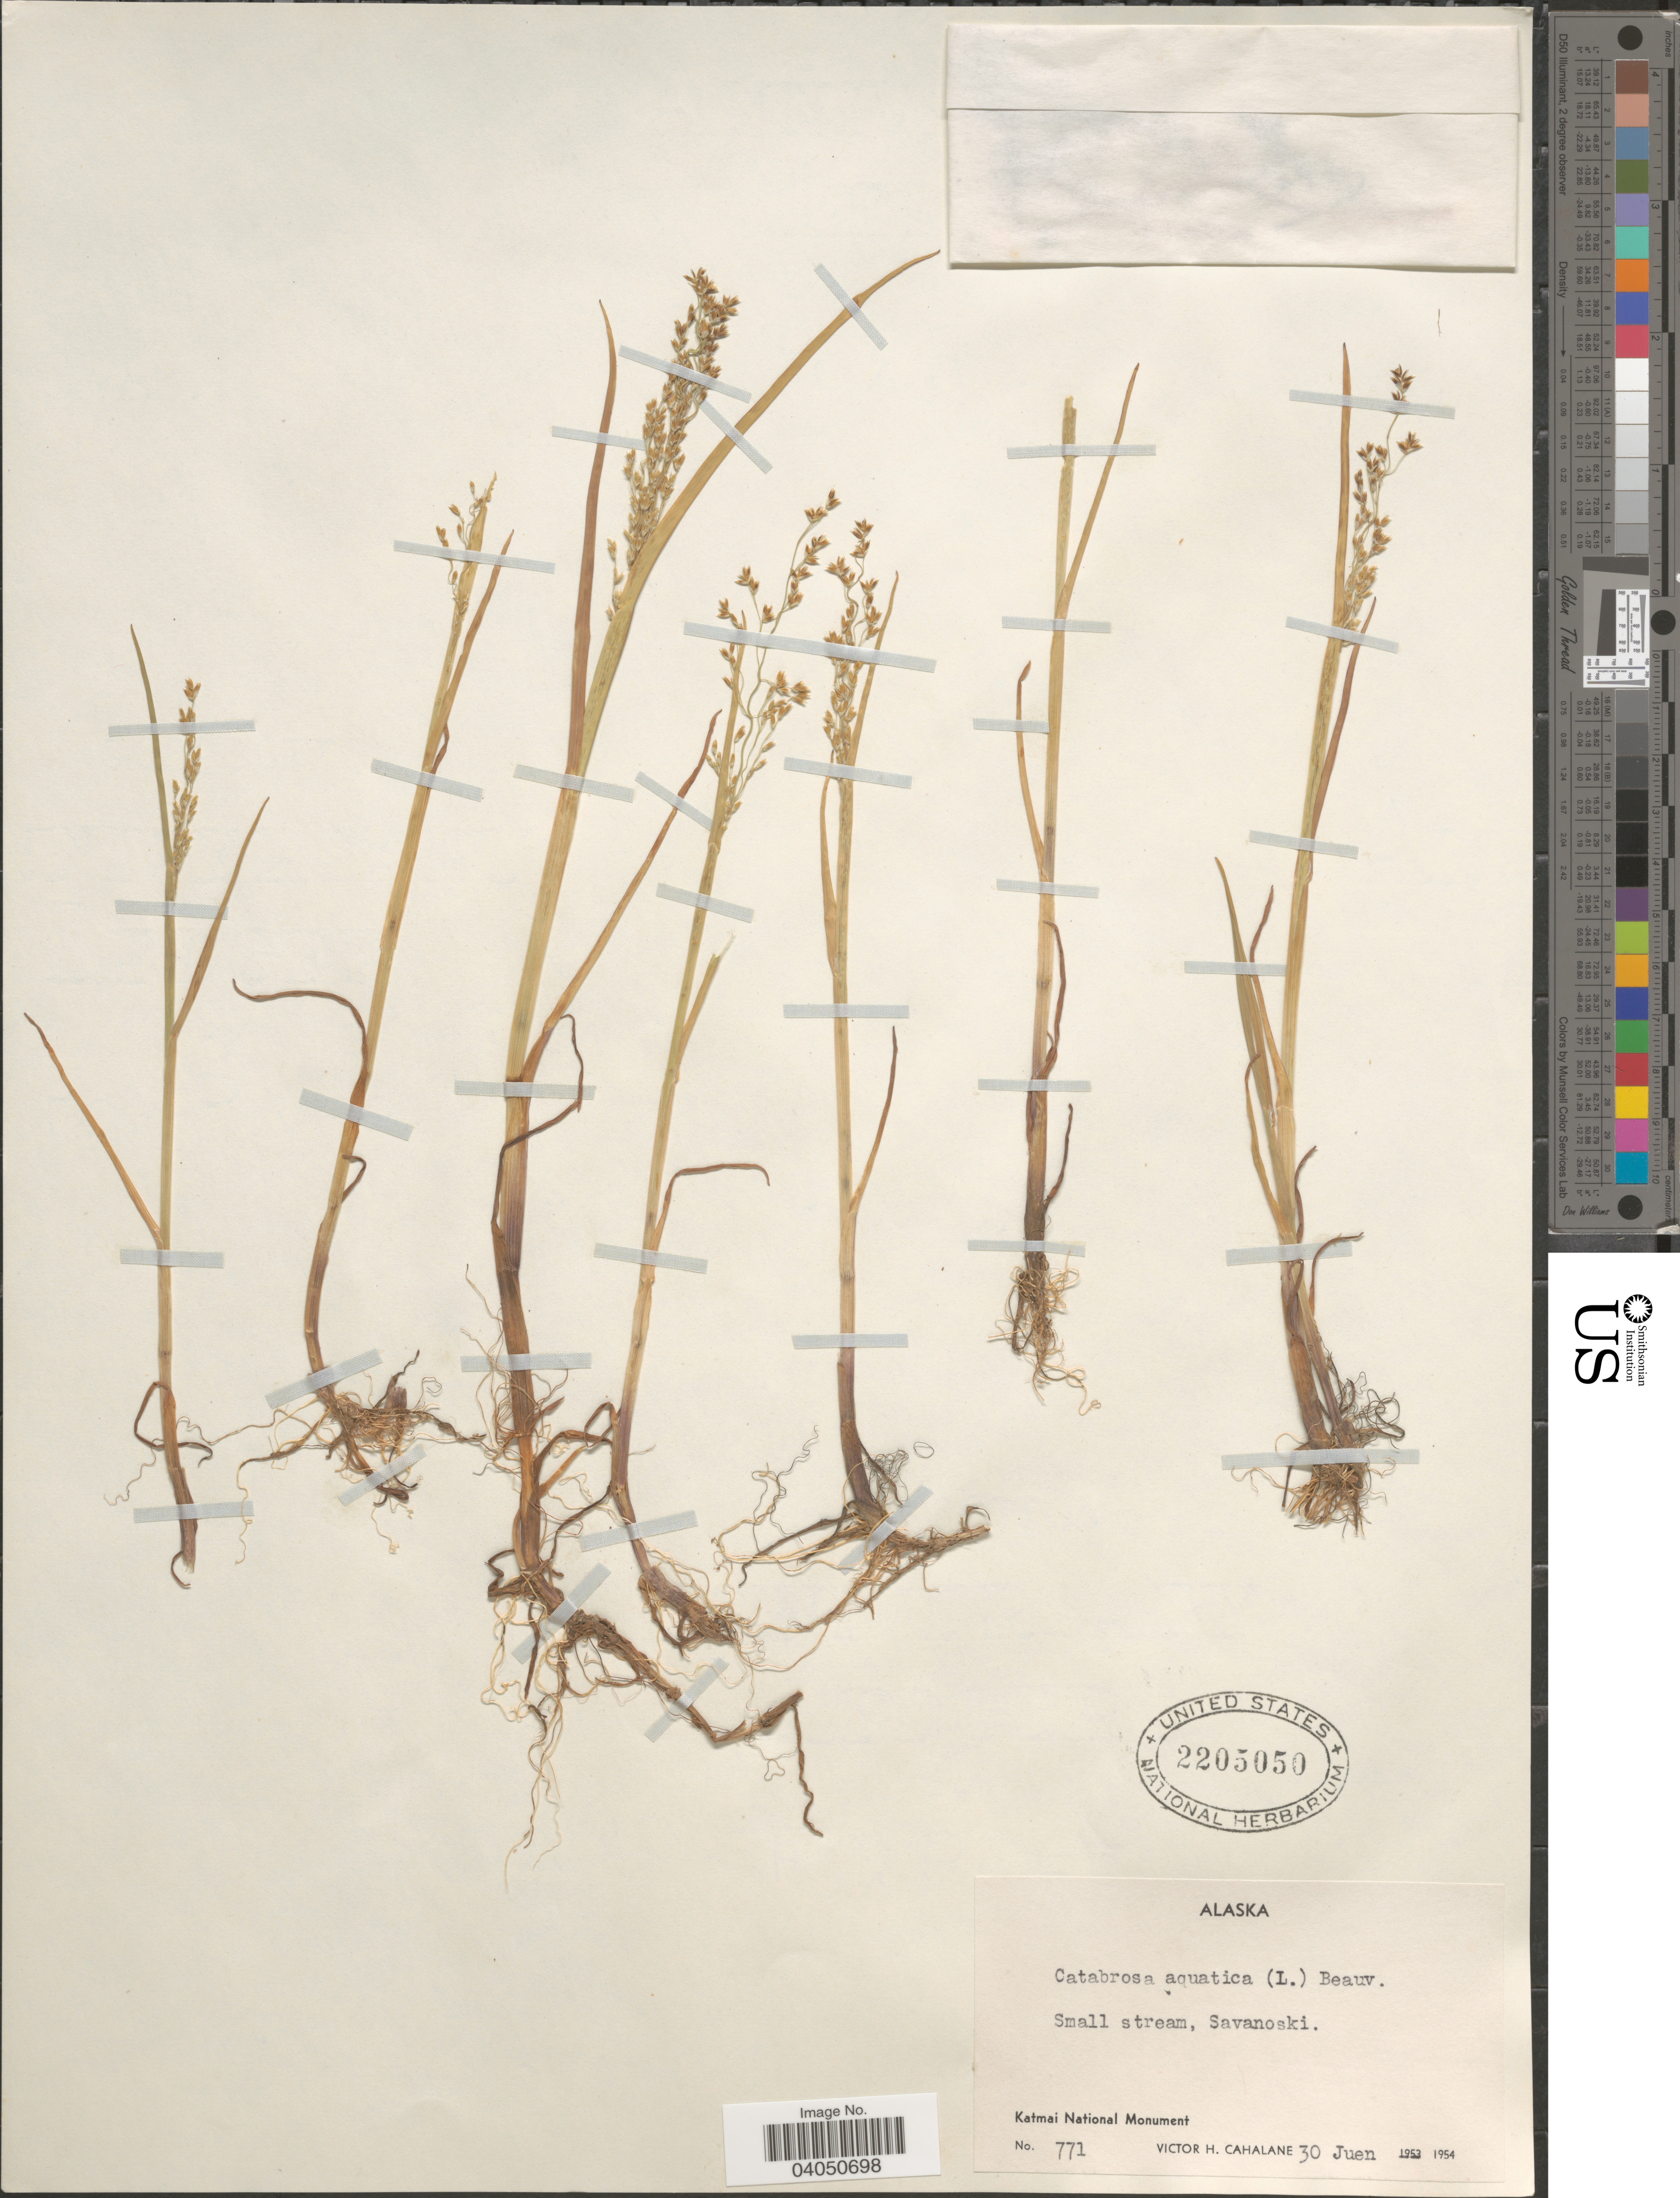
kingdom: Plantae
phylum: Tracheophyta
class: Liliopsida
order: Poales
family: Poaceae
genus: Catabrosa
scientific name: Catabrosa aquatica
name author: (L.) P. Beauv.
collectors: V. Cahalane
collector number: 771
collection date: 1954-06-30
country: United States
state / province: Alaska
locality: Small stream, Savanoski. Katmai National Monument.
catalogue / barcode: US 2205050